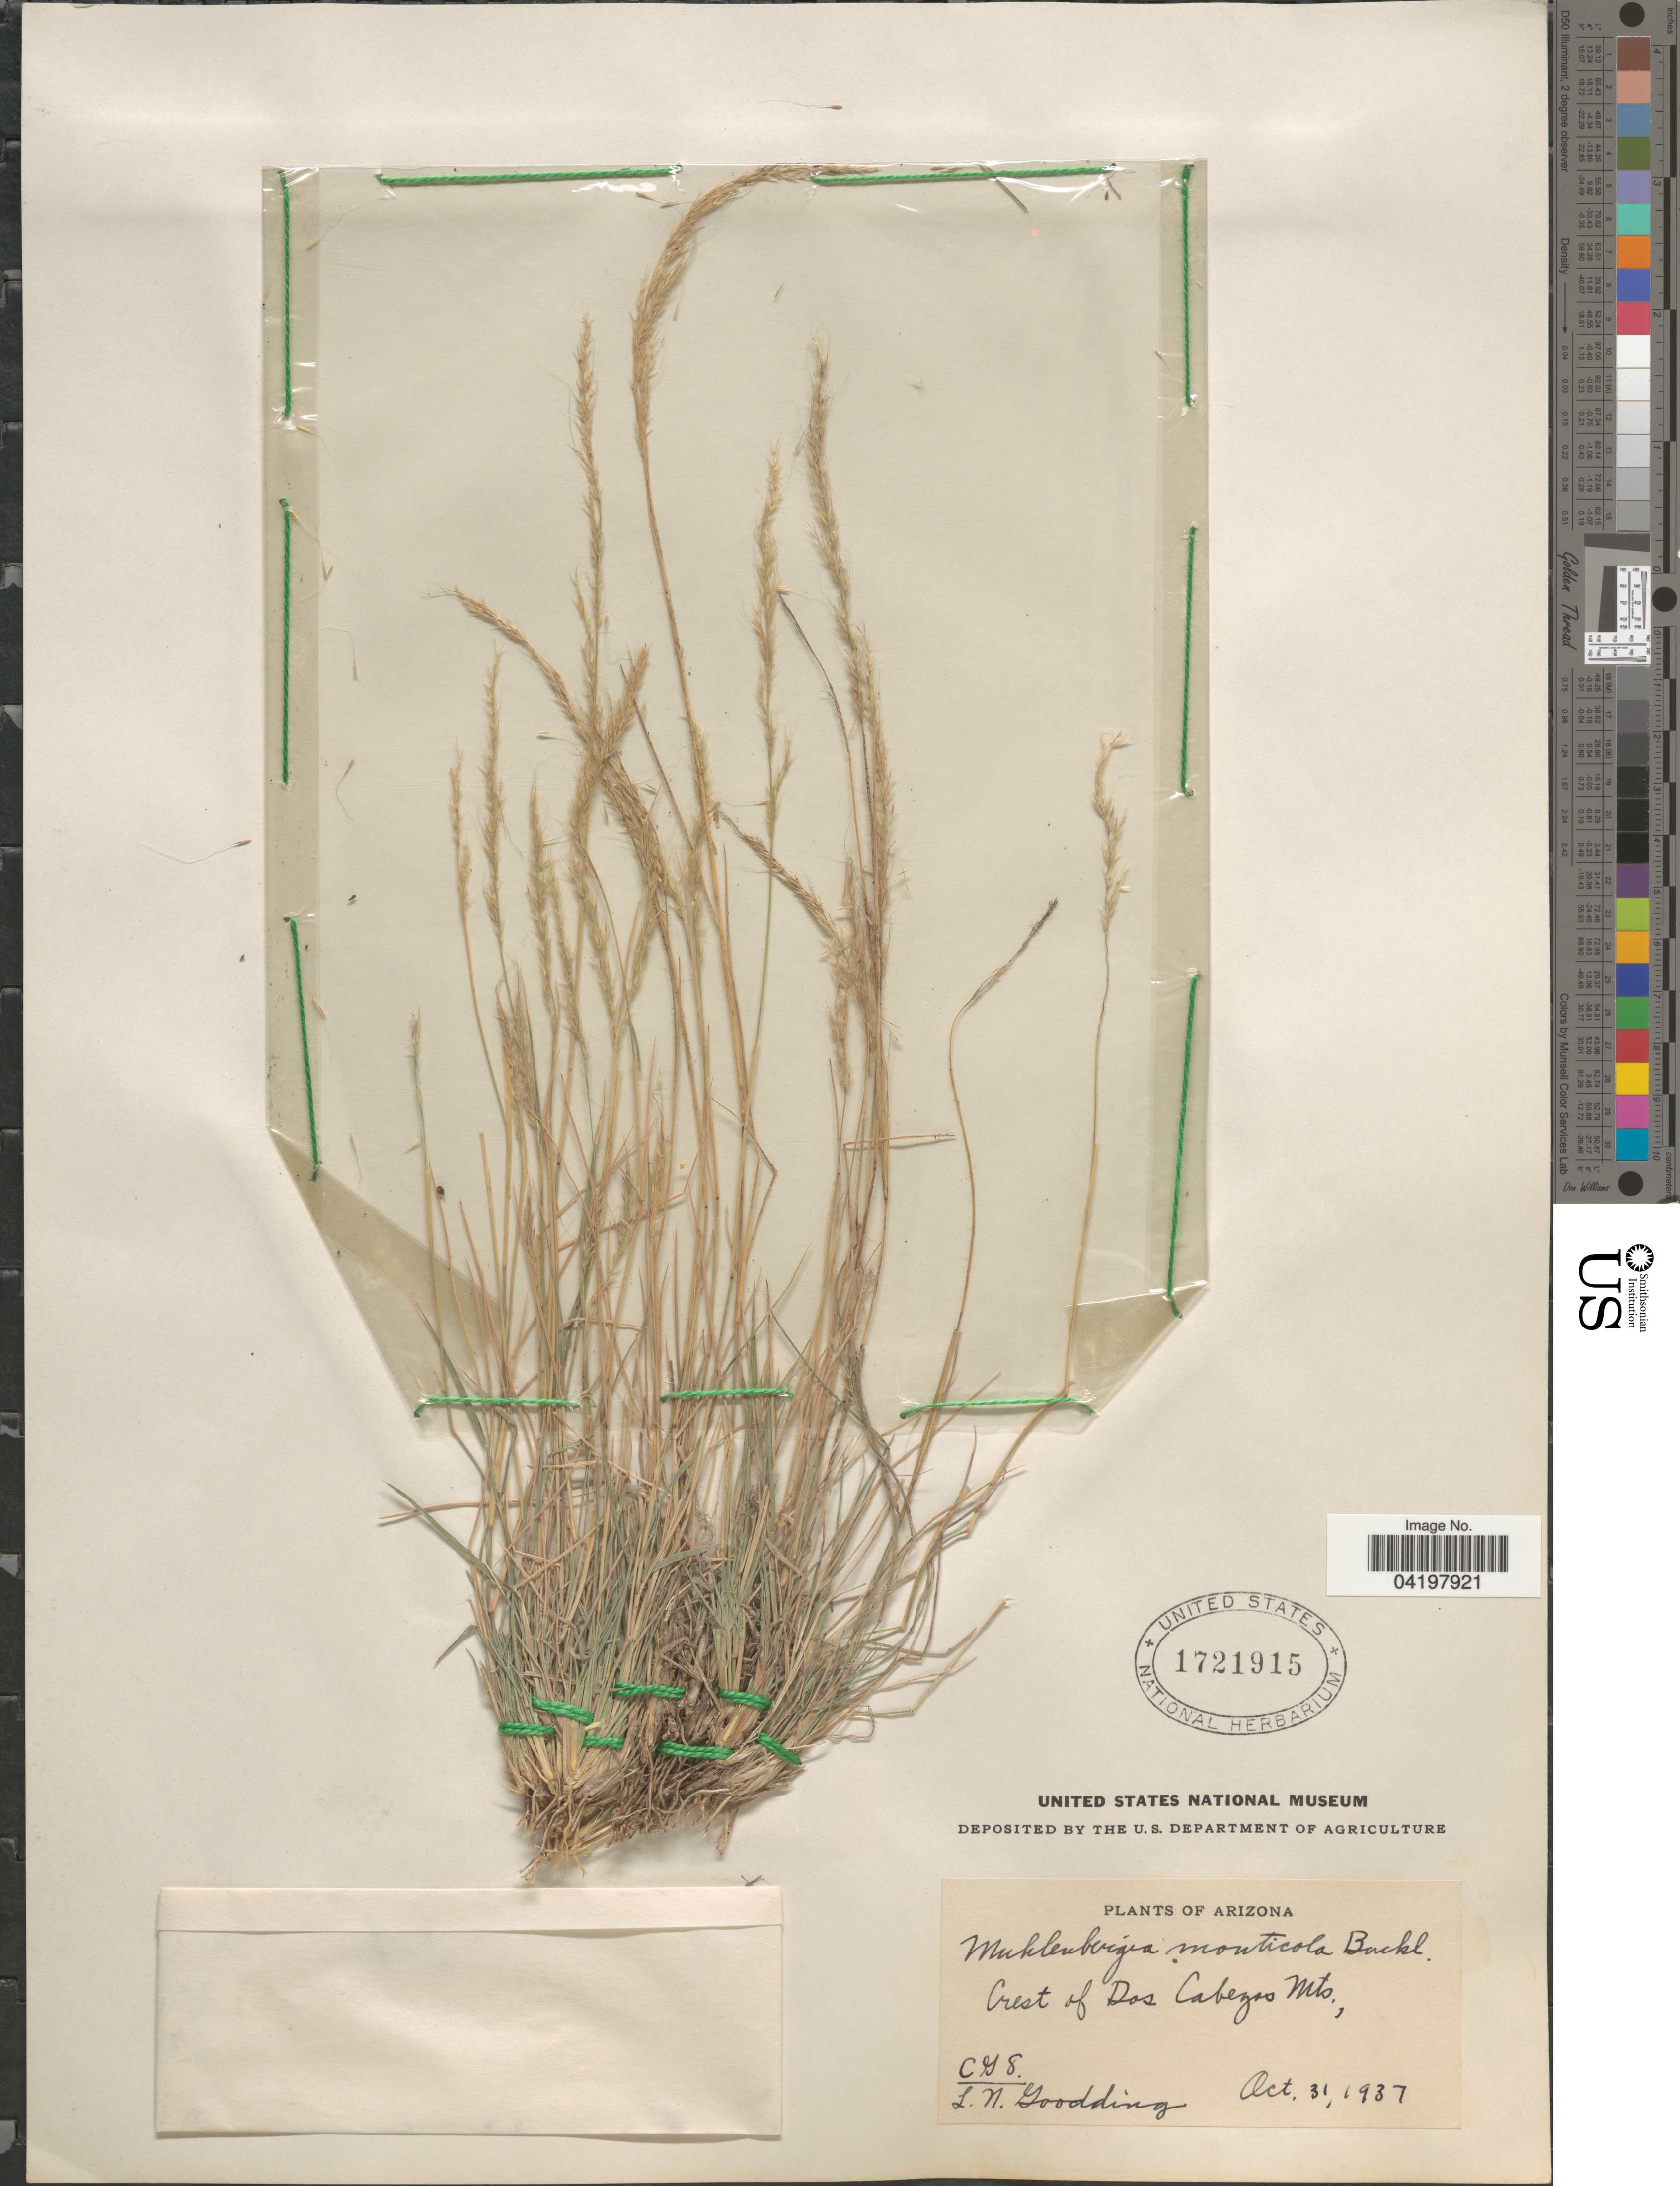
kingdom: Plantae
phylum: Tracheophyta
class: Liliopsida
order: Poales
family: Poaceae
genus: Muhlenbergia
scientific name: Muhlenbergia tenuifolia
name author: (Kunth) Kunth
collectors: L. N. Goodding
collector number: CG8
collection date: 1937-10-31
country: United States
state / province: Arizona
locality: Crest of Dos Cabezas Mts.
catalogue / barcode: US 1721915